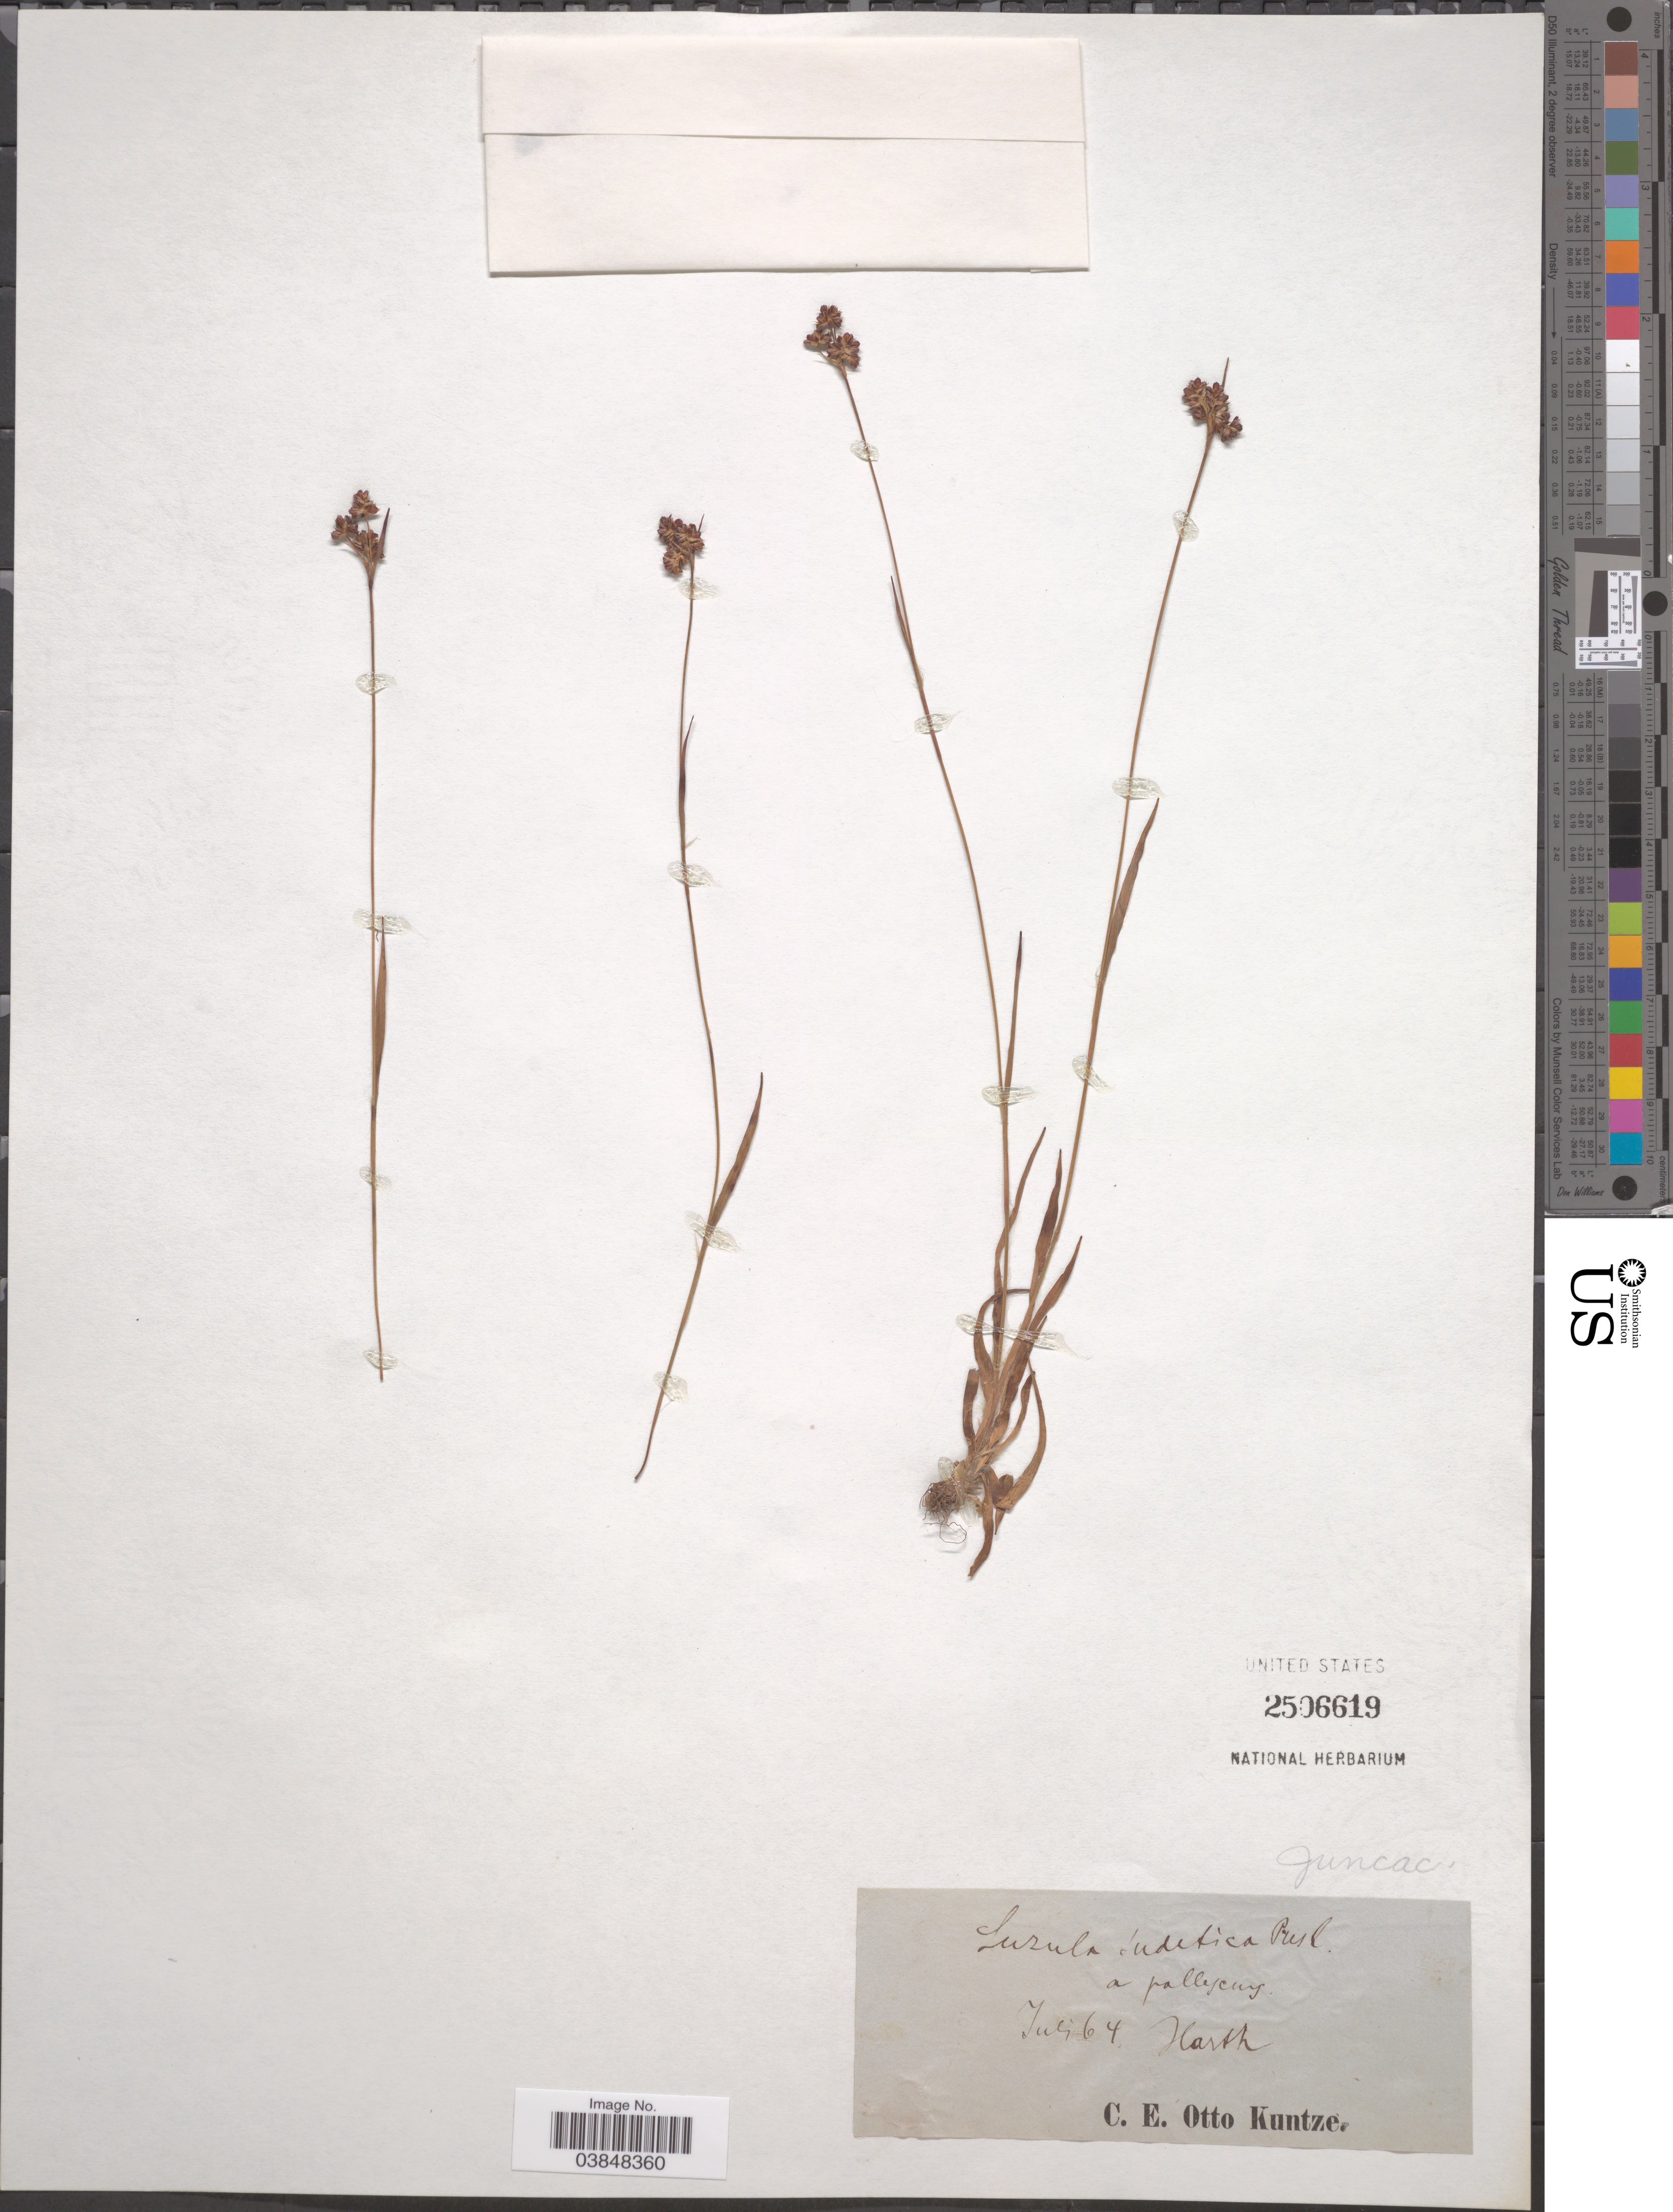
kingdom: Plantae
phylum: Tracheophyta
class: Liliopsida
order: Poales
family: Juncaceae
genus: Luzula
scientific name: Luzula sudetica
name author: (Willd.) Schult.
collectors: C.E.O. Kuntze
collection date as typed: Transcribed d/m/y: /7/64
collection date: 1864-07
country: Germany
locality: Harth.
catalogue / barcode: US 2506619